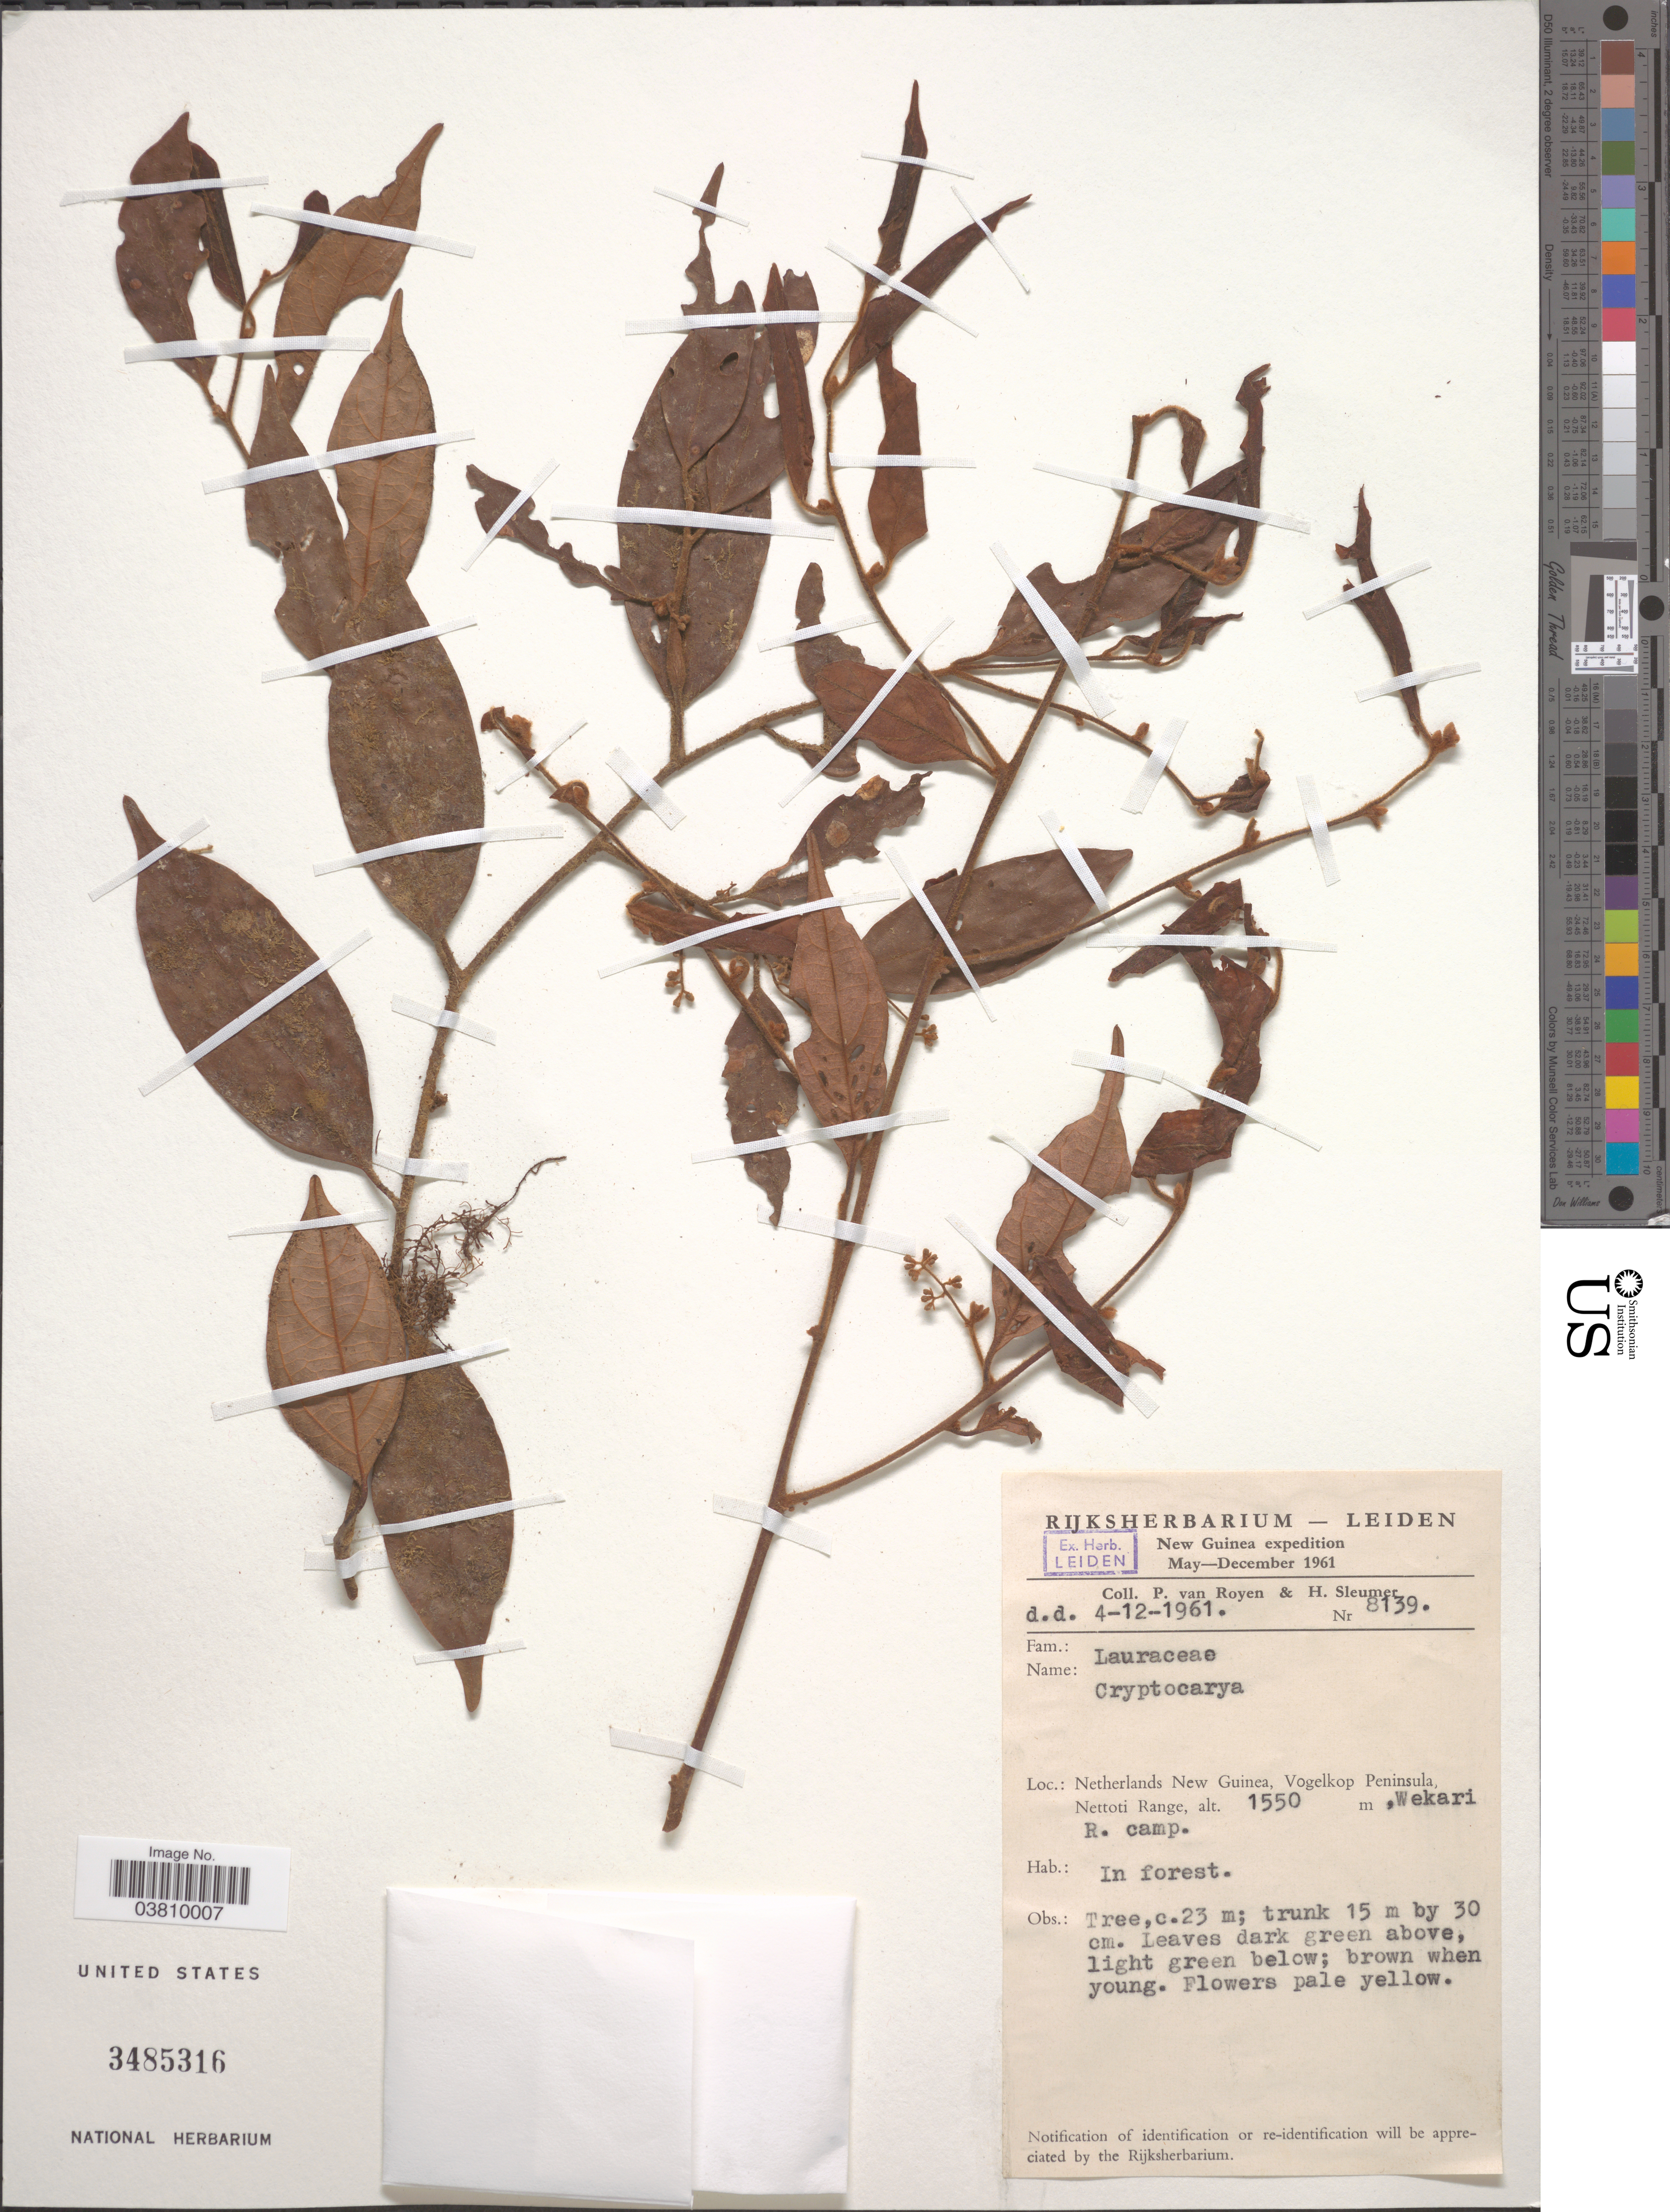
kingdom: Plantae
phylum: Tracheophyta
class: Magnoliopsida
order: Laurales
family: Lauraceae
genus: Cryptocarya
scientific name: Cryptocarya sp.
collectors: P. van Royen & H. O. Sleumer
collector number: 8139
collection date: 1961-12-04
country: Indonesia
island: New Guinea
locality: Netherlands New Guinea, Vogelkop Peninsula, Nettoti Range, Wekari R. camp.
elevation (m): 1550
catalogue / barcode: US 3485316